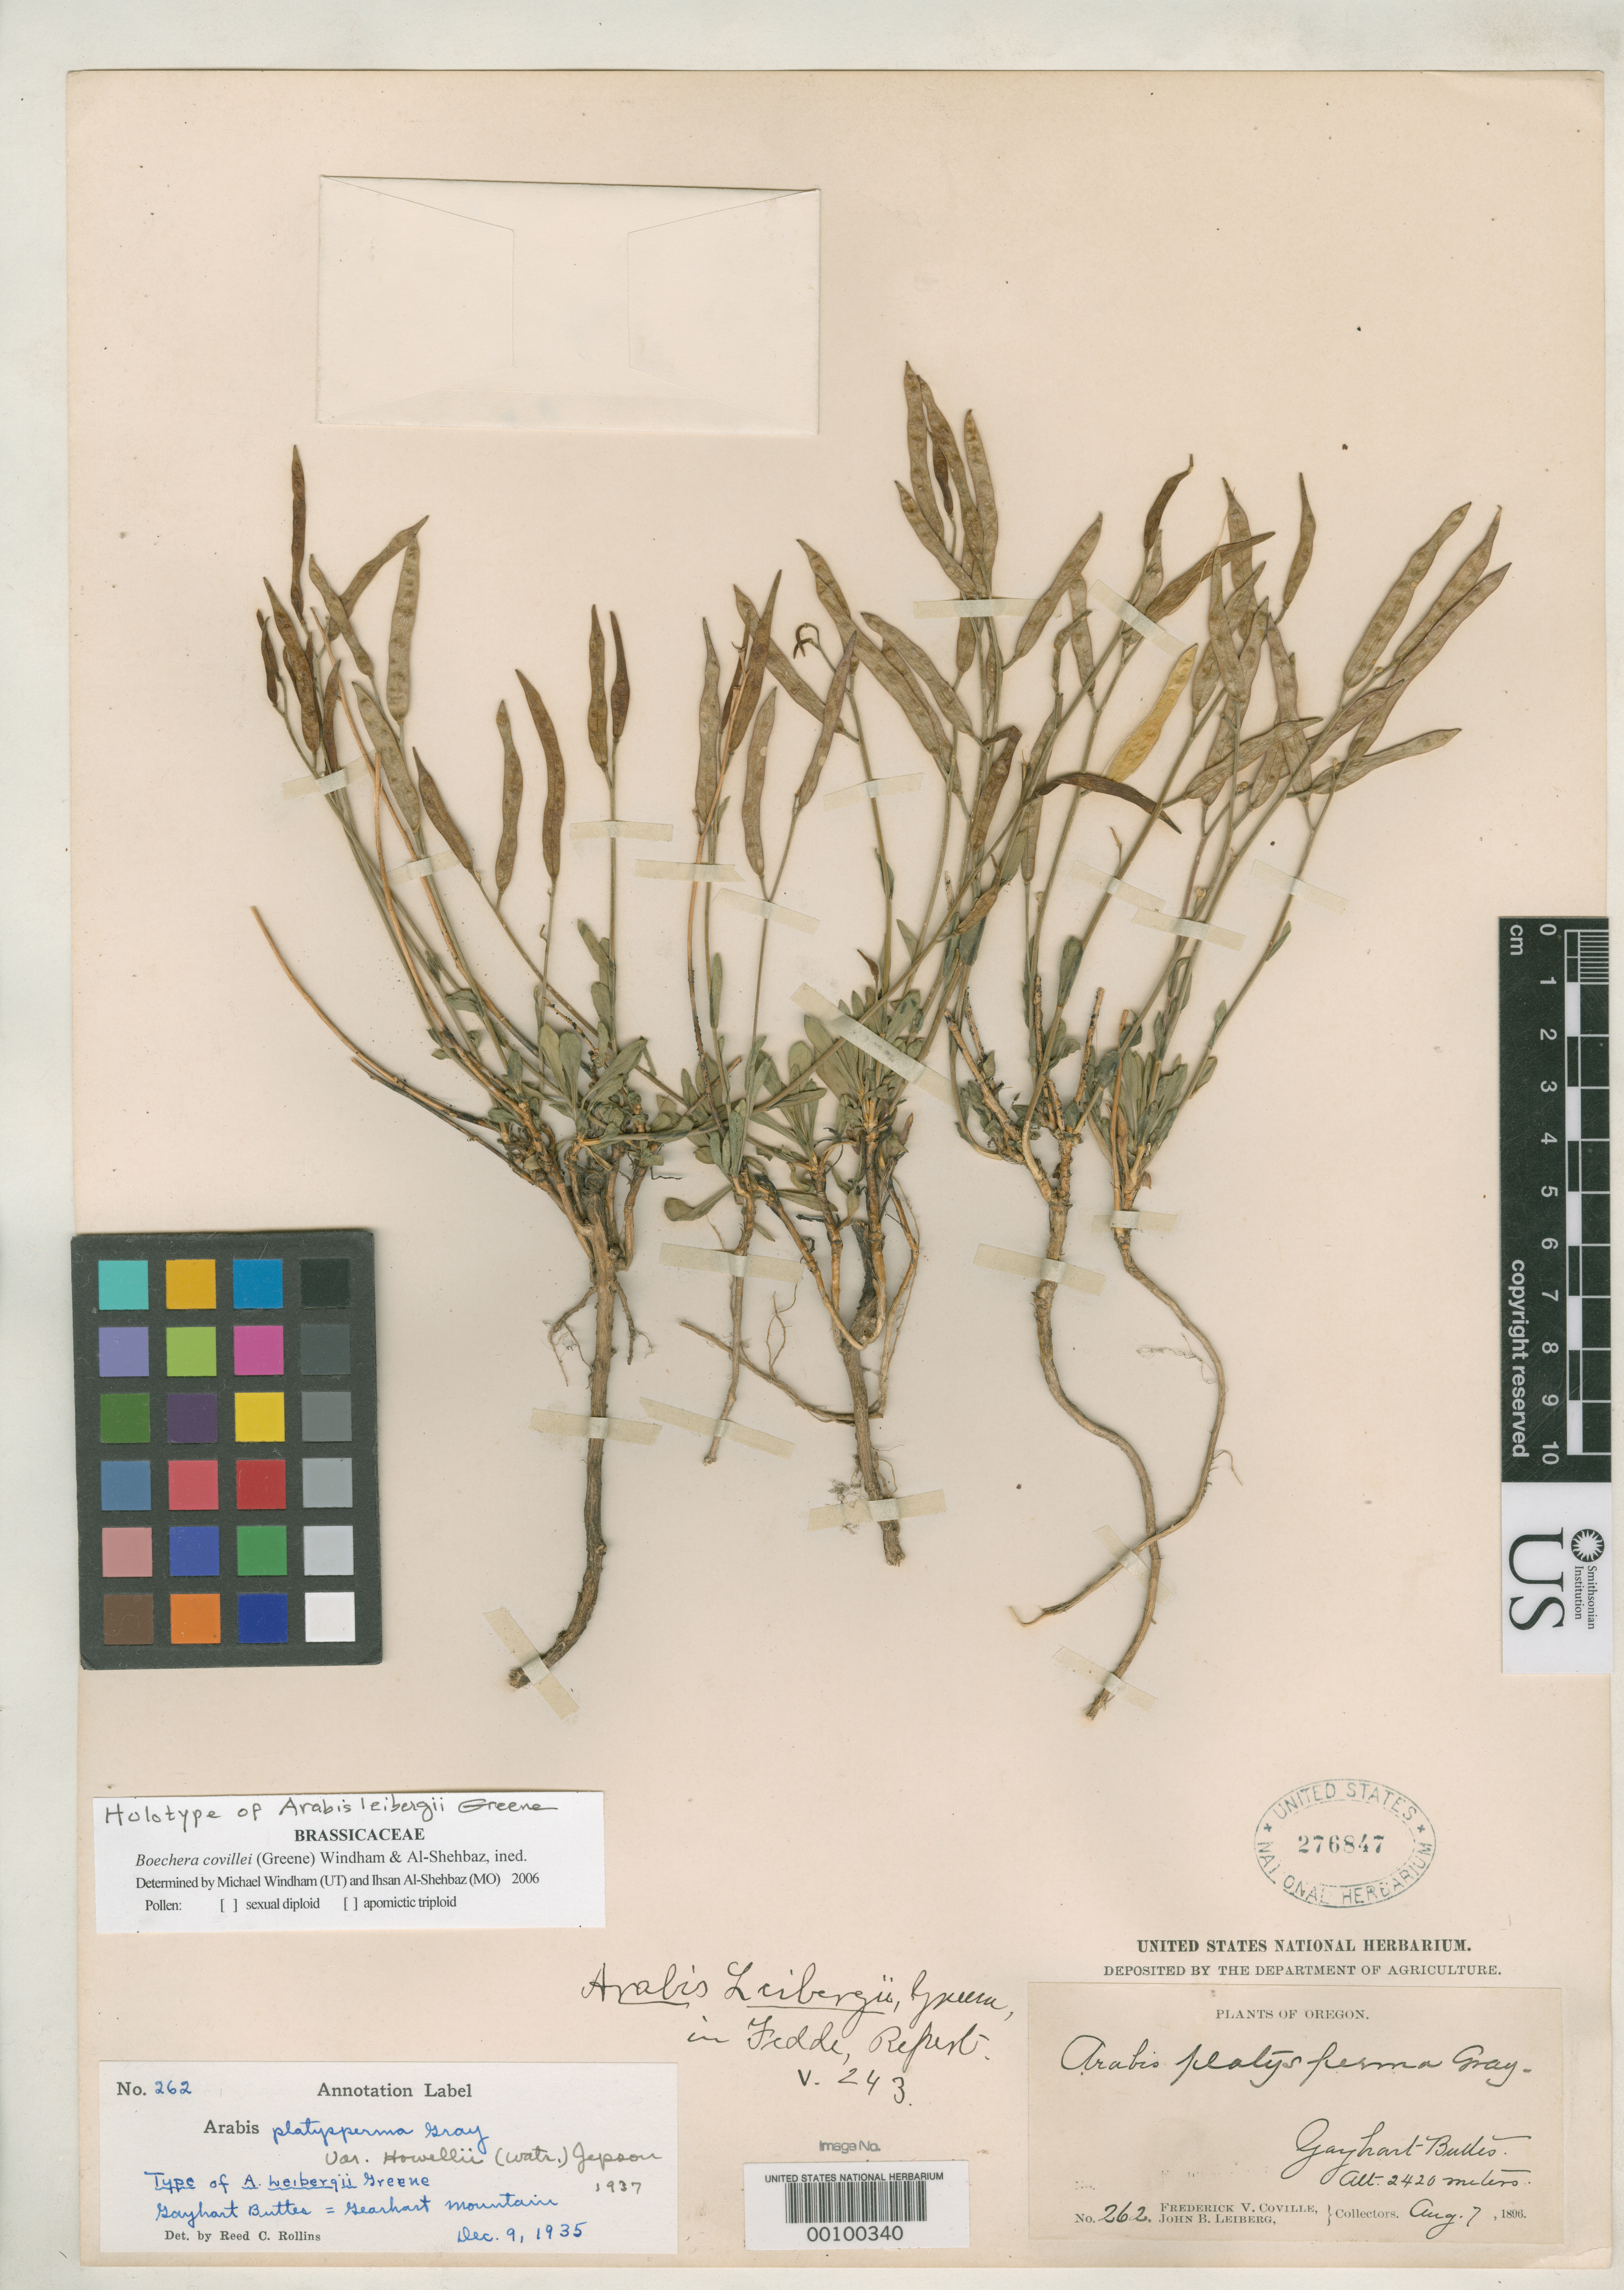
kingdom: Plantae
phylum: Tracheophyta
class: Magnoliopsida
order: Brassicales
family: Brassicaceae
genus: Arabis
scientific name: Arabis leibergii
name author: Greene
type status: Holotype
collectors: F. V. Coville & J. Leiberg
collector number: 262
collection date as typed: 07 Aug 1896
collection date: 1896-08-07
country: United States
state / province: Oregon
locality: Gayhart Buttes.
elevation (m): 2420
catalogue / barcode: US 276847